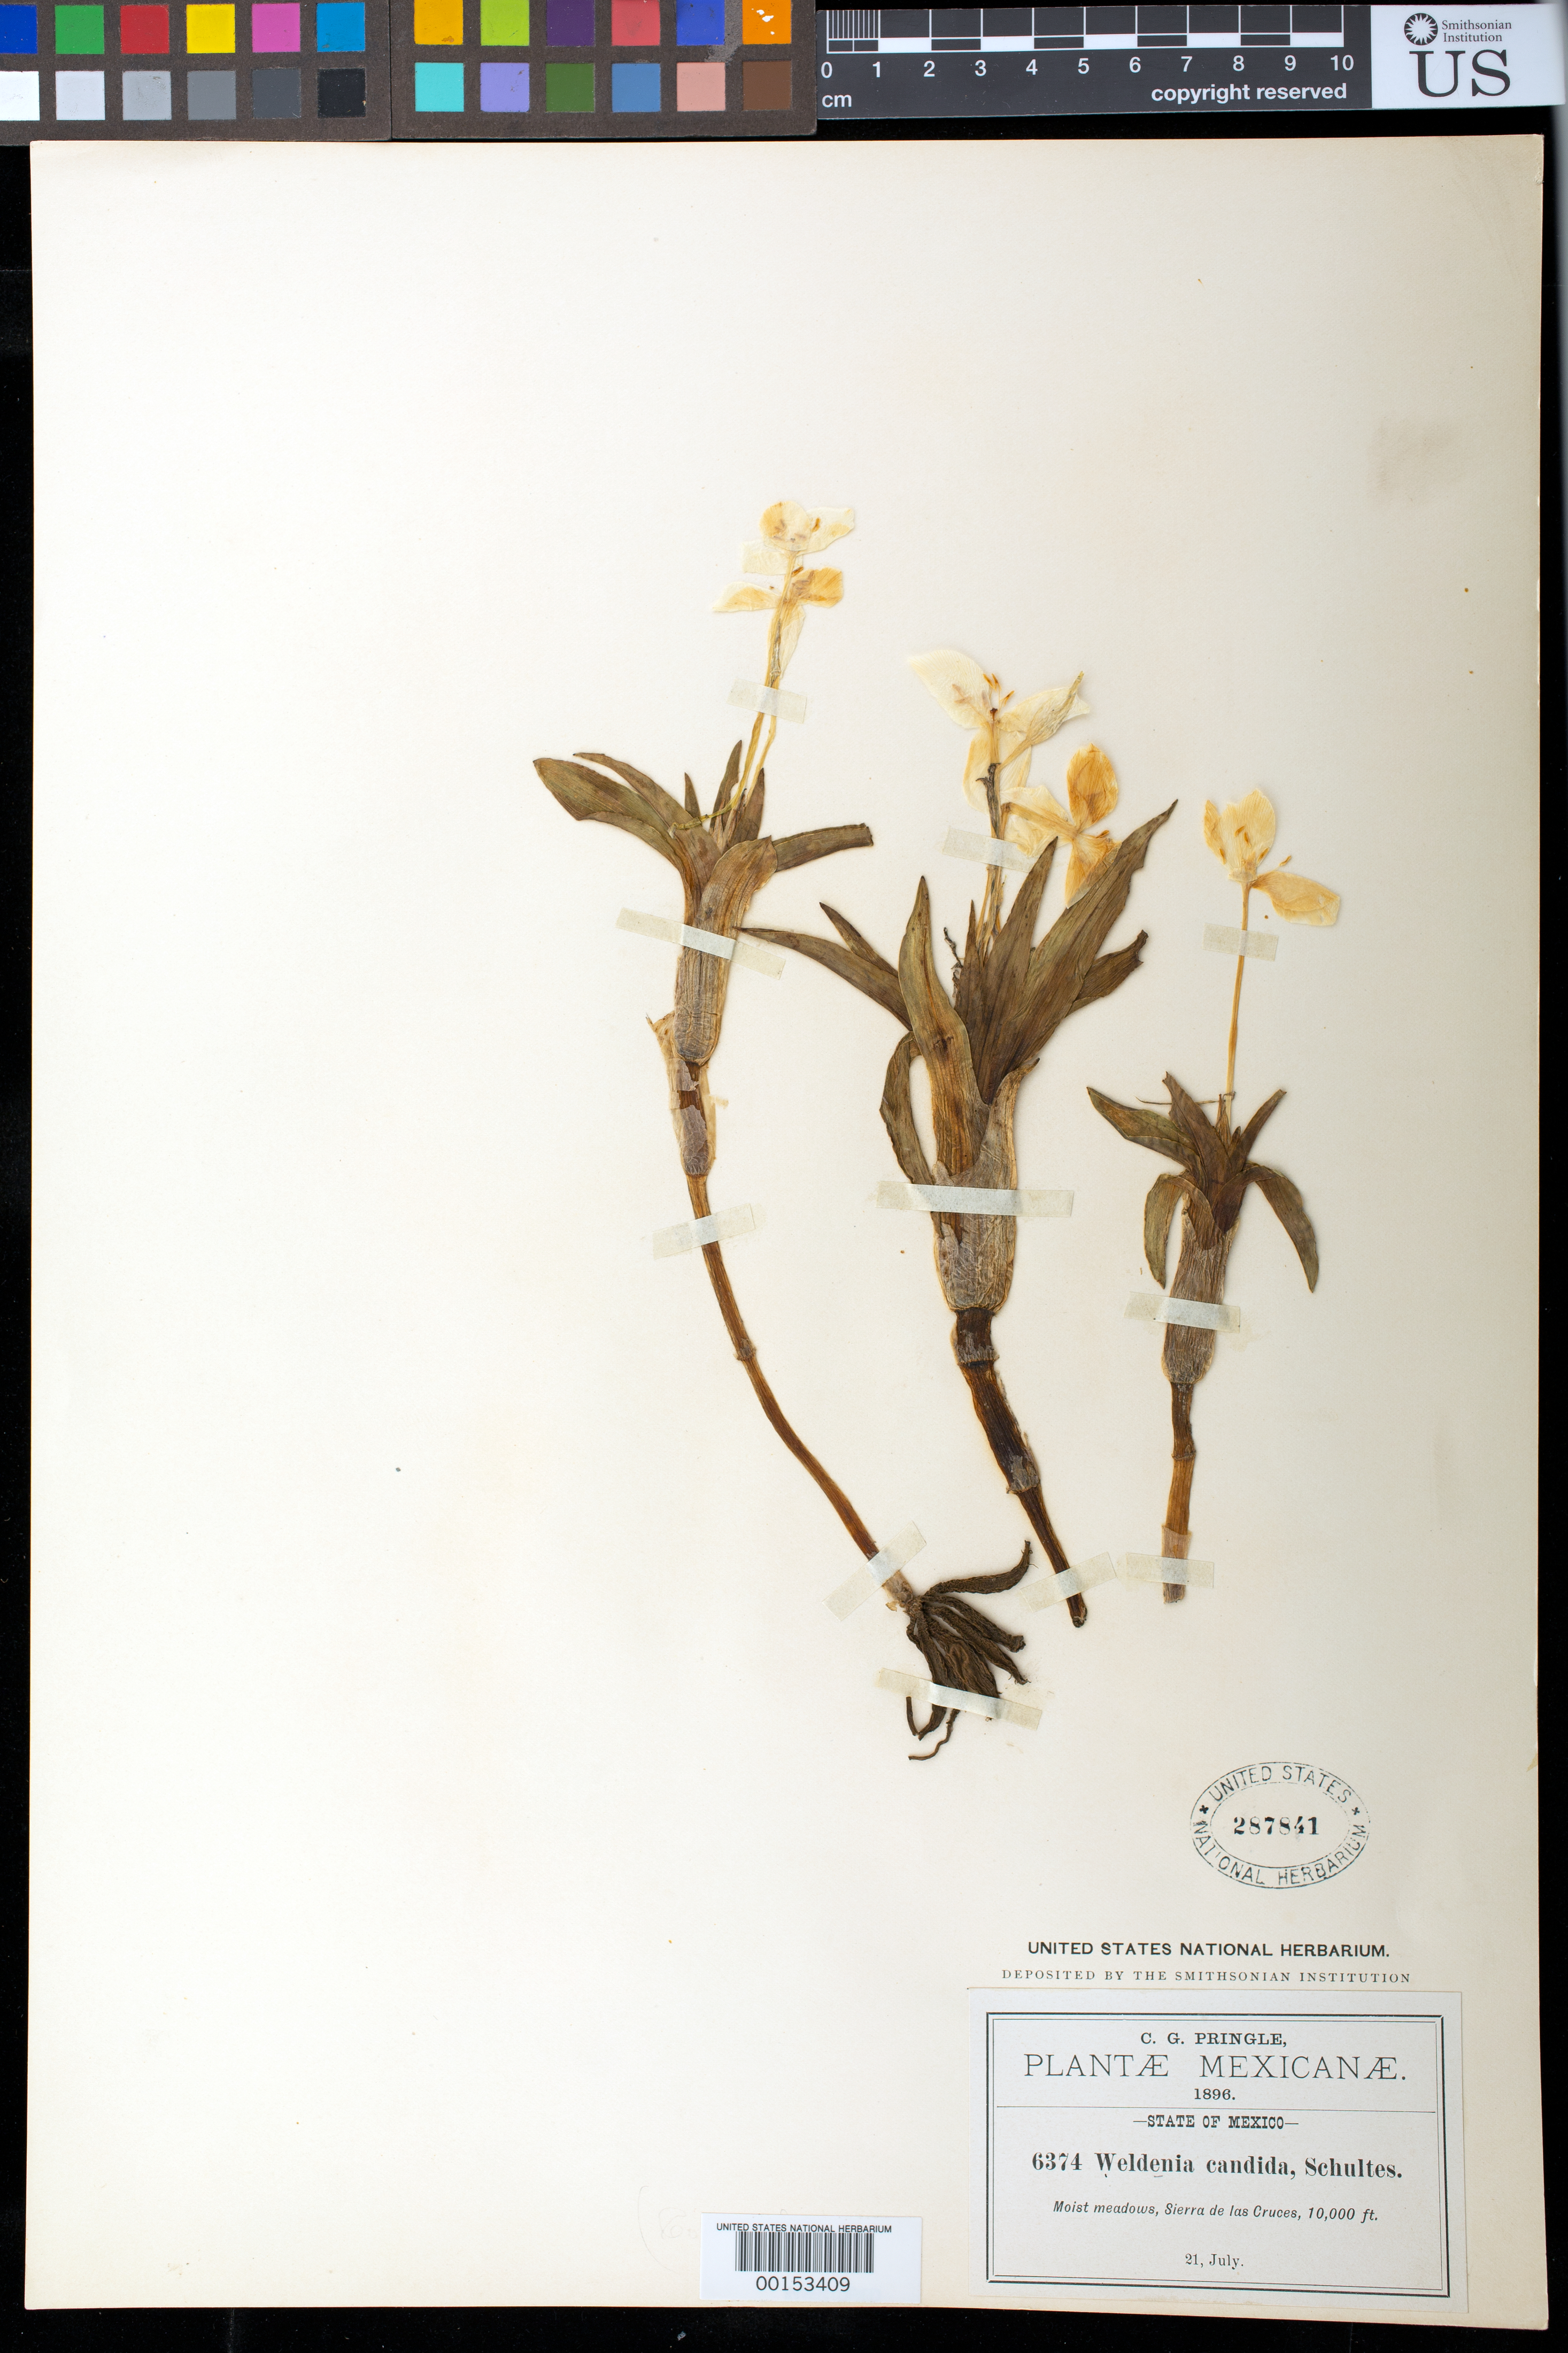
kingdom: Plantae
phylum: Tracheophyta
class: Liliopsida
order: Commelinales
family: Commelinaceae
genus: Weldenia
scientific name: Weldenia candida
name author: Schult. f.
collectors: C. G. Pringle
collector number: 6374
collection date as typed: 21 Jul 1896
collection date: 1896-07-21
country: Mexico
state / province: México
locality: Sierra de Las Cruces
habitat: Moist meadows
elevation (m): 3050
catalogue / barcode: US 287841